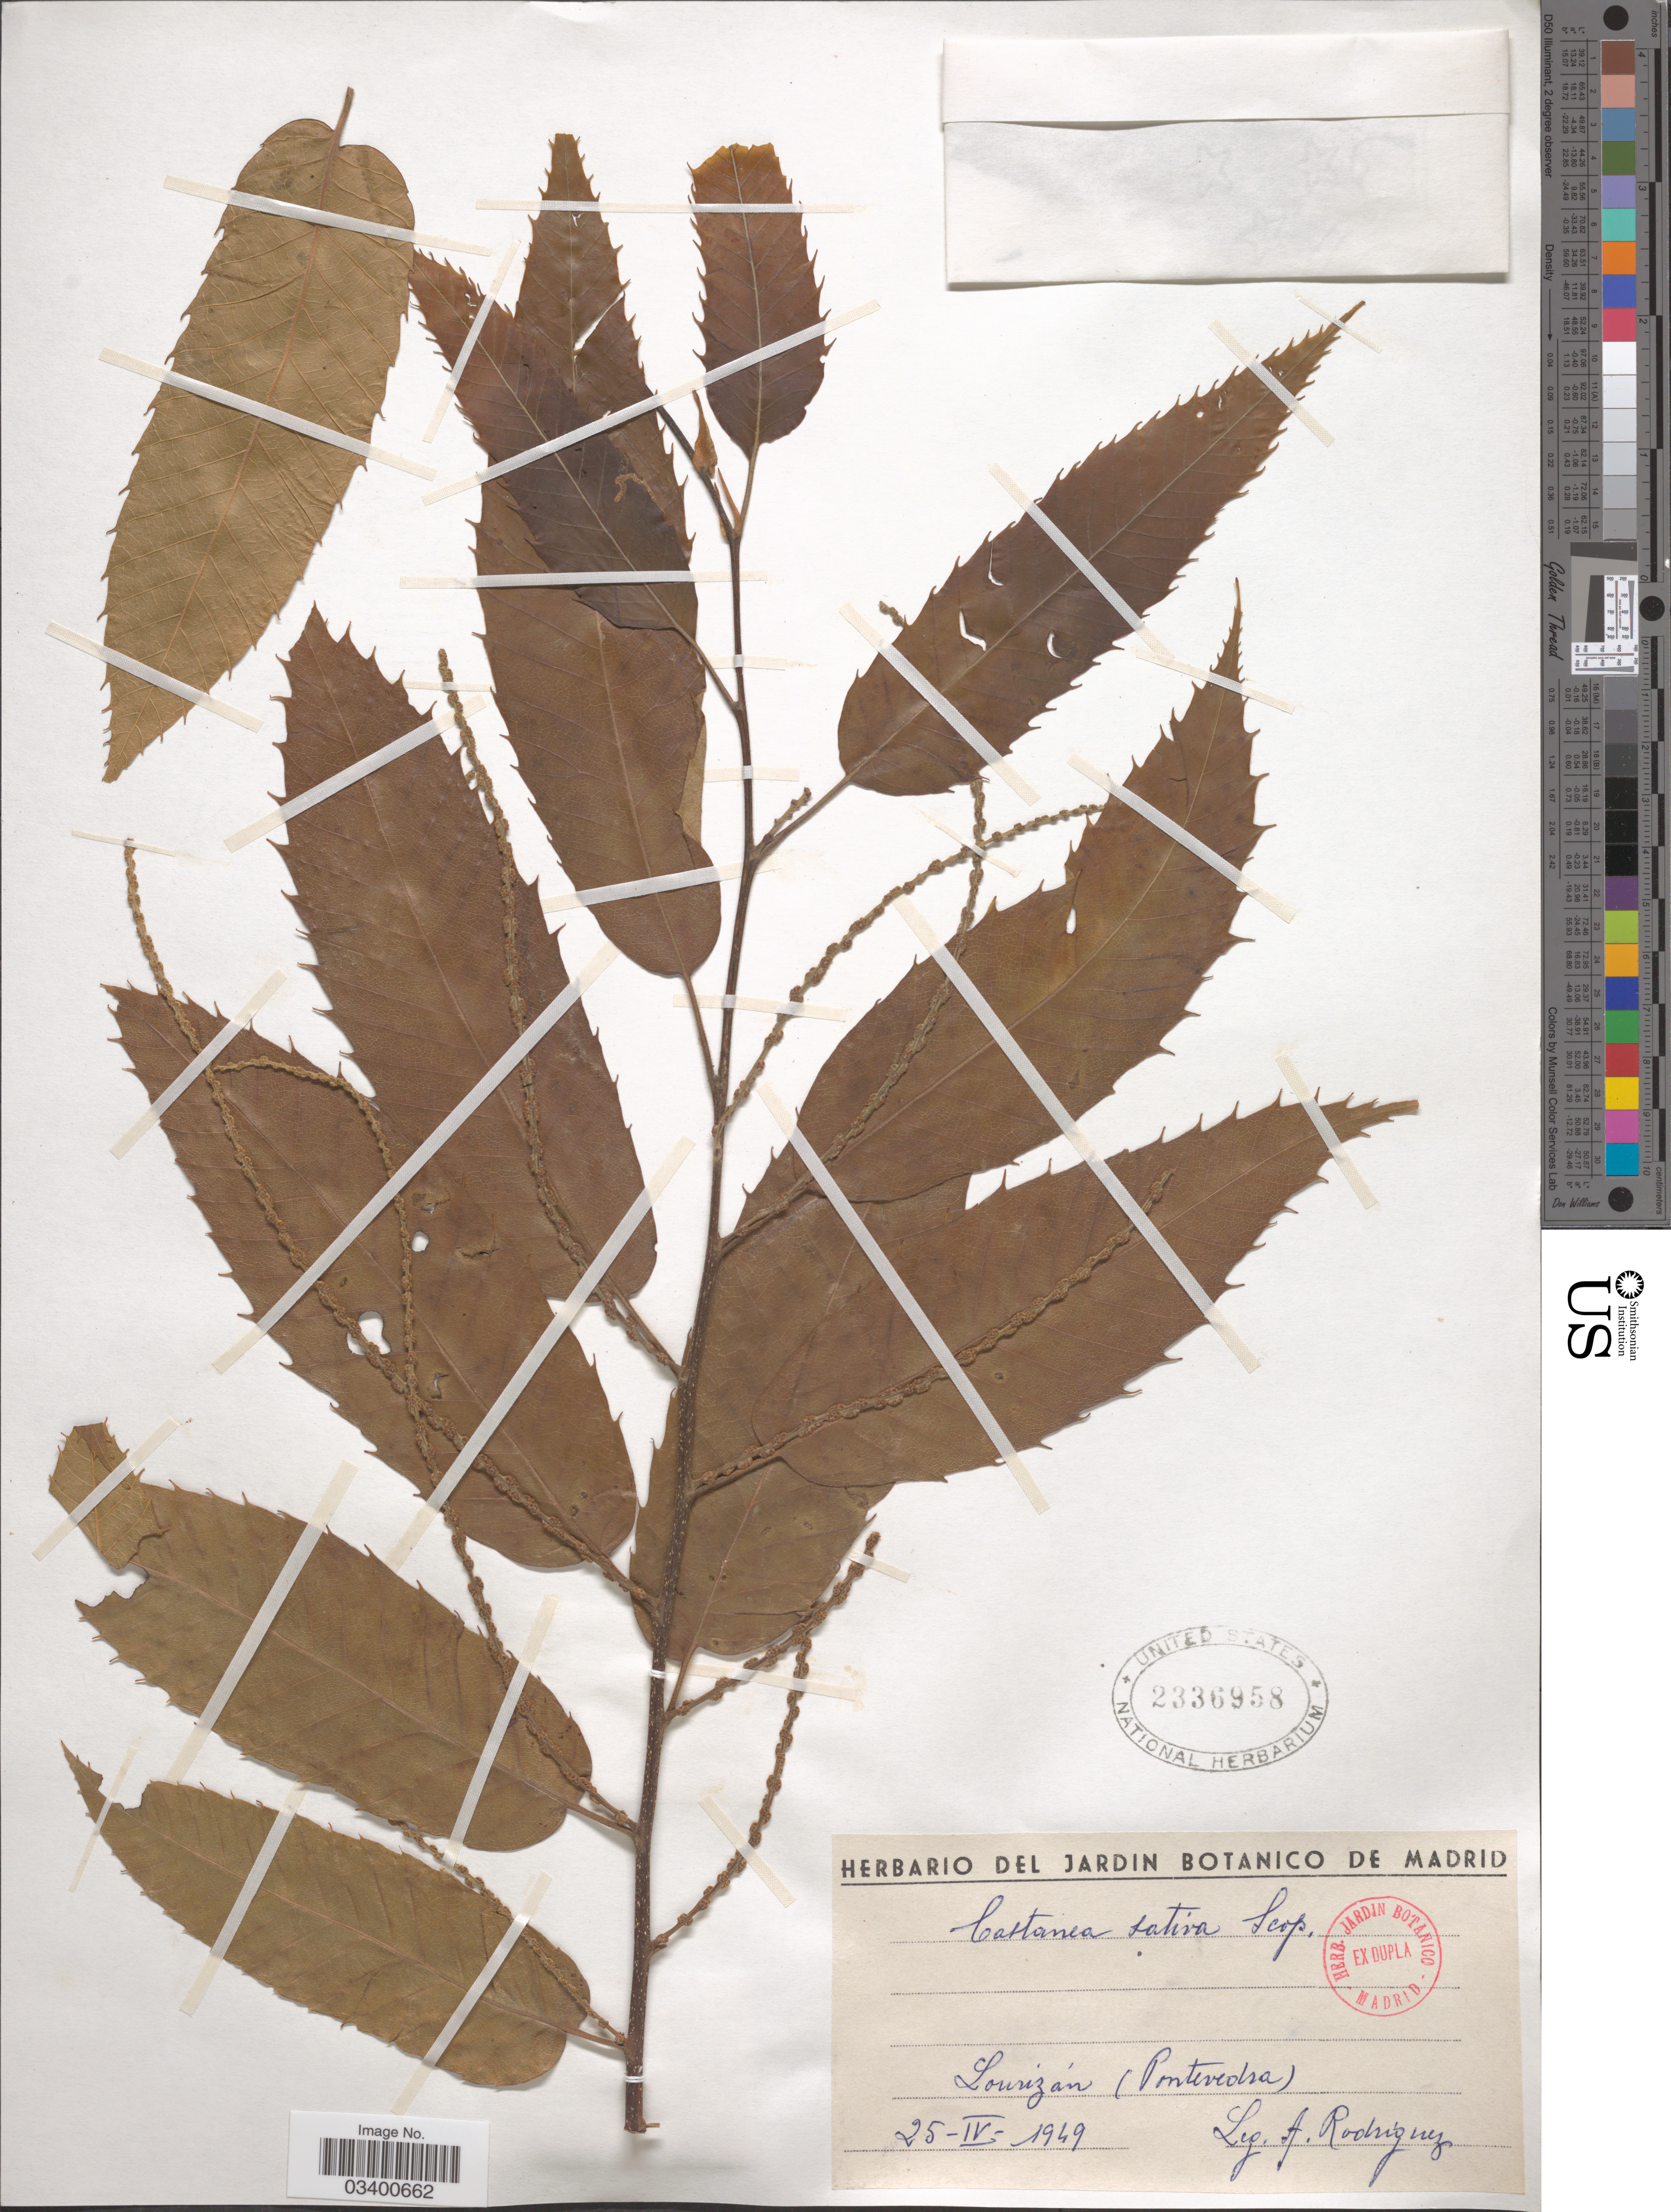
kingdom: Plantae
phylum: Tracheophyta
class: Magnoliopsida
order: Fagales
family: Fagaceae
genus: Castanea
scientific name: Castanea sativa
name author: Mill.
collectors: A. Rodriguez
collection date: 1949-04-25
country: Spain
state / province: Madrid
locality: Lourizán (Pontevedra).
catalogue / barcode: US 2336958